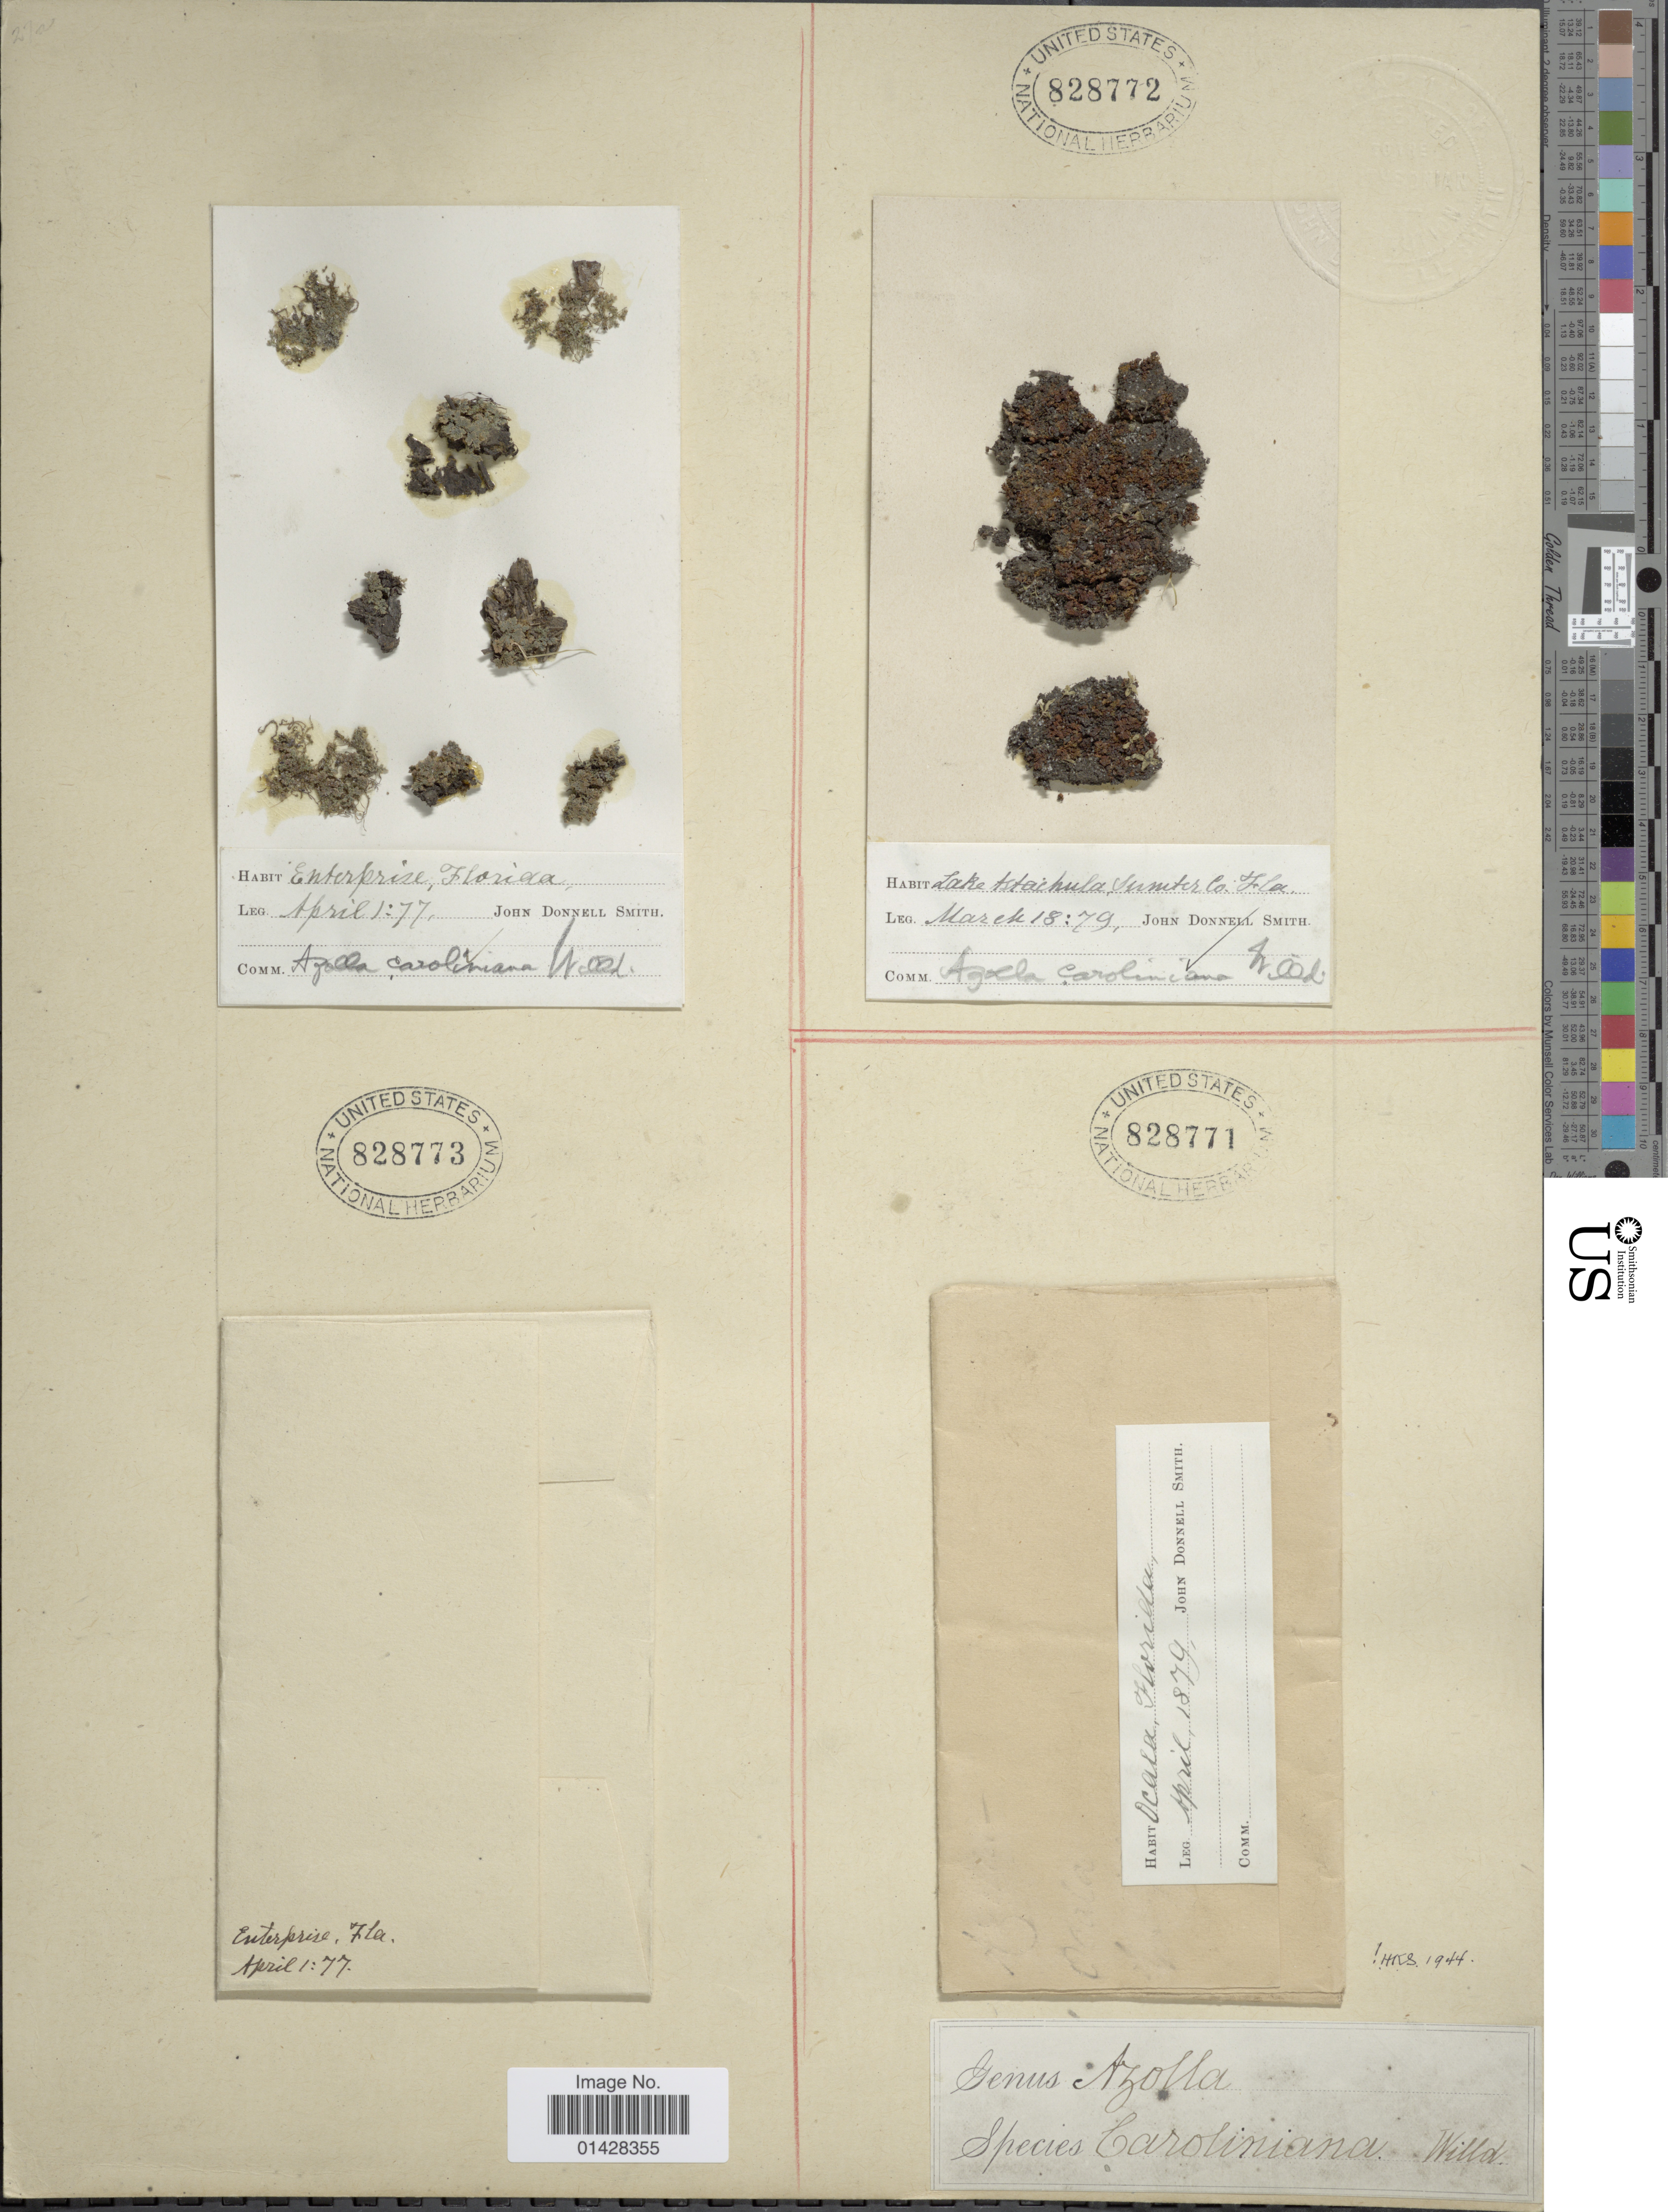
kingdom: Plantae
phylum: Tracheophyta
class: Polypodiopsida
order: Salviniales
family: Salviniaceae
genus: Azolla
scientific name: Azolla caroliniana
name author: Willd.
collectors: J. Donnell Smith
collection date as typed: Transcribed d/m/y: 1/4/77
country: United States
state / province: Florida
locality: Enterprise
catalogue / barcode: US 828773